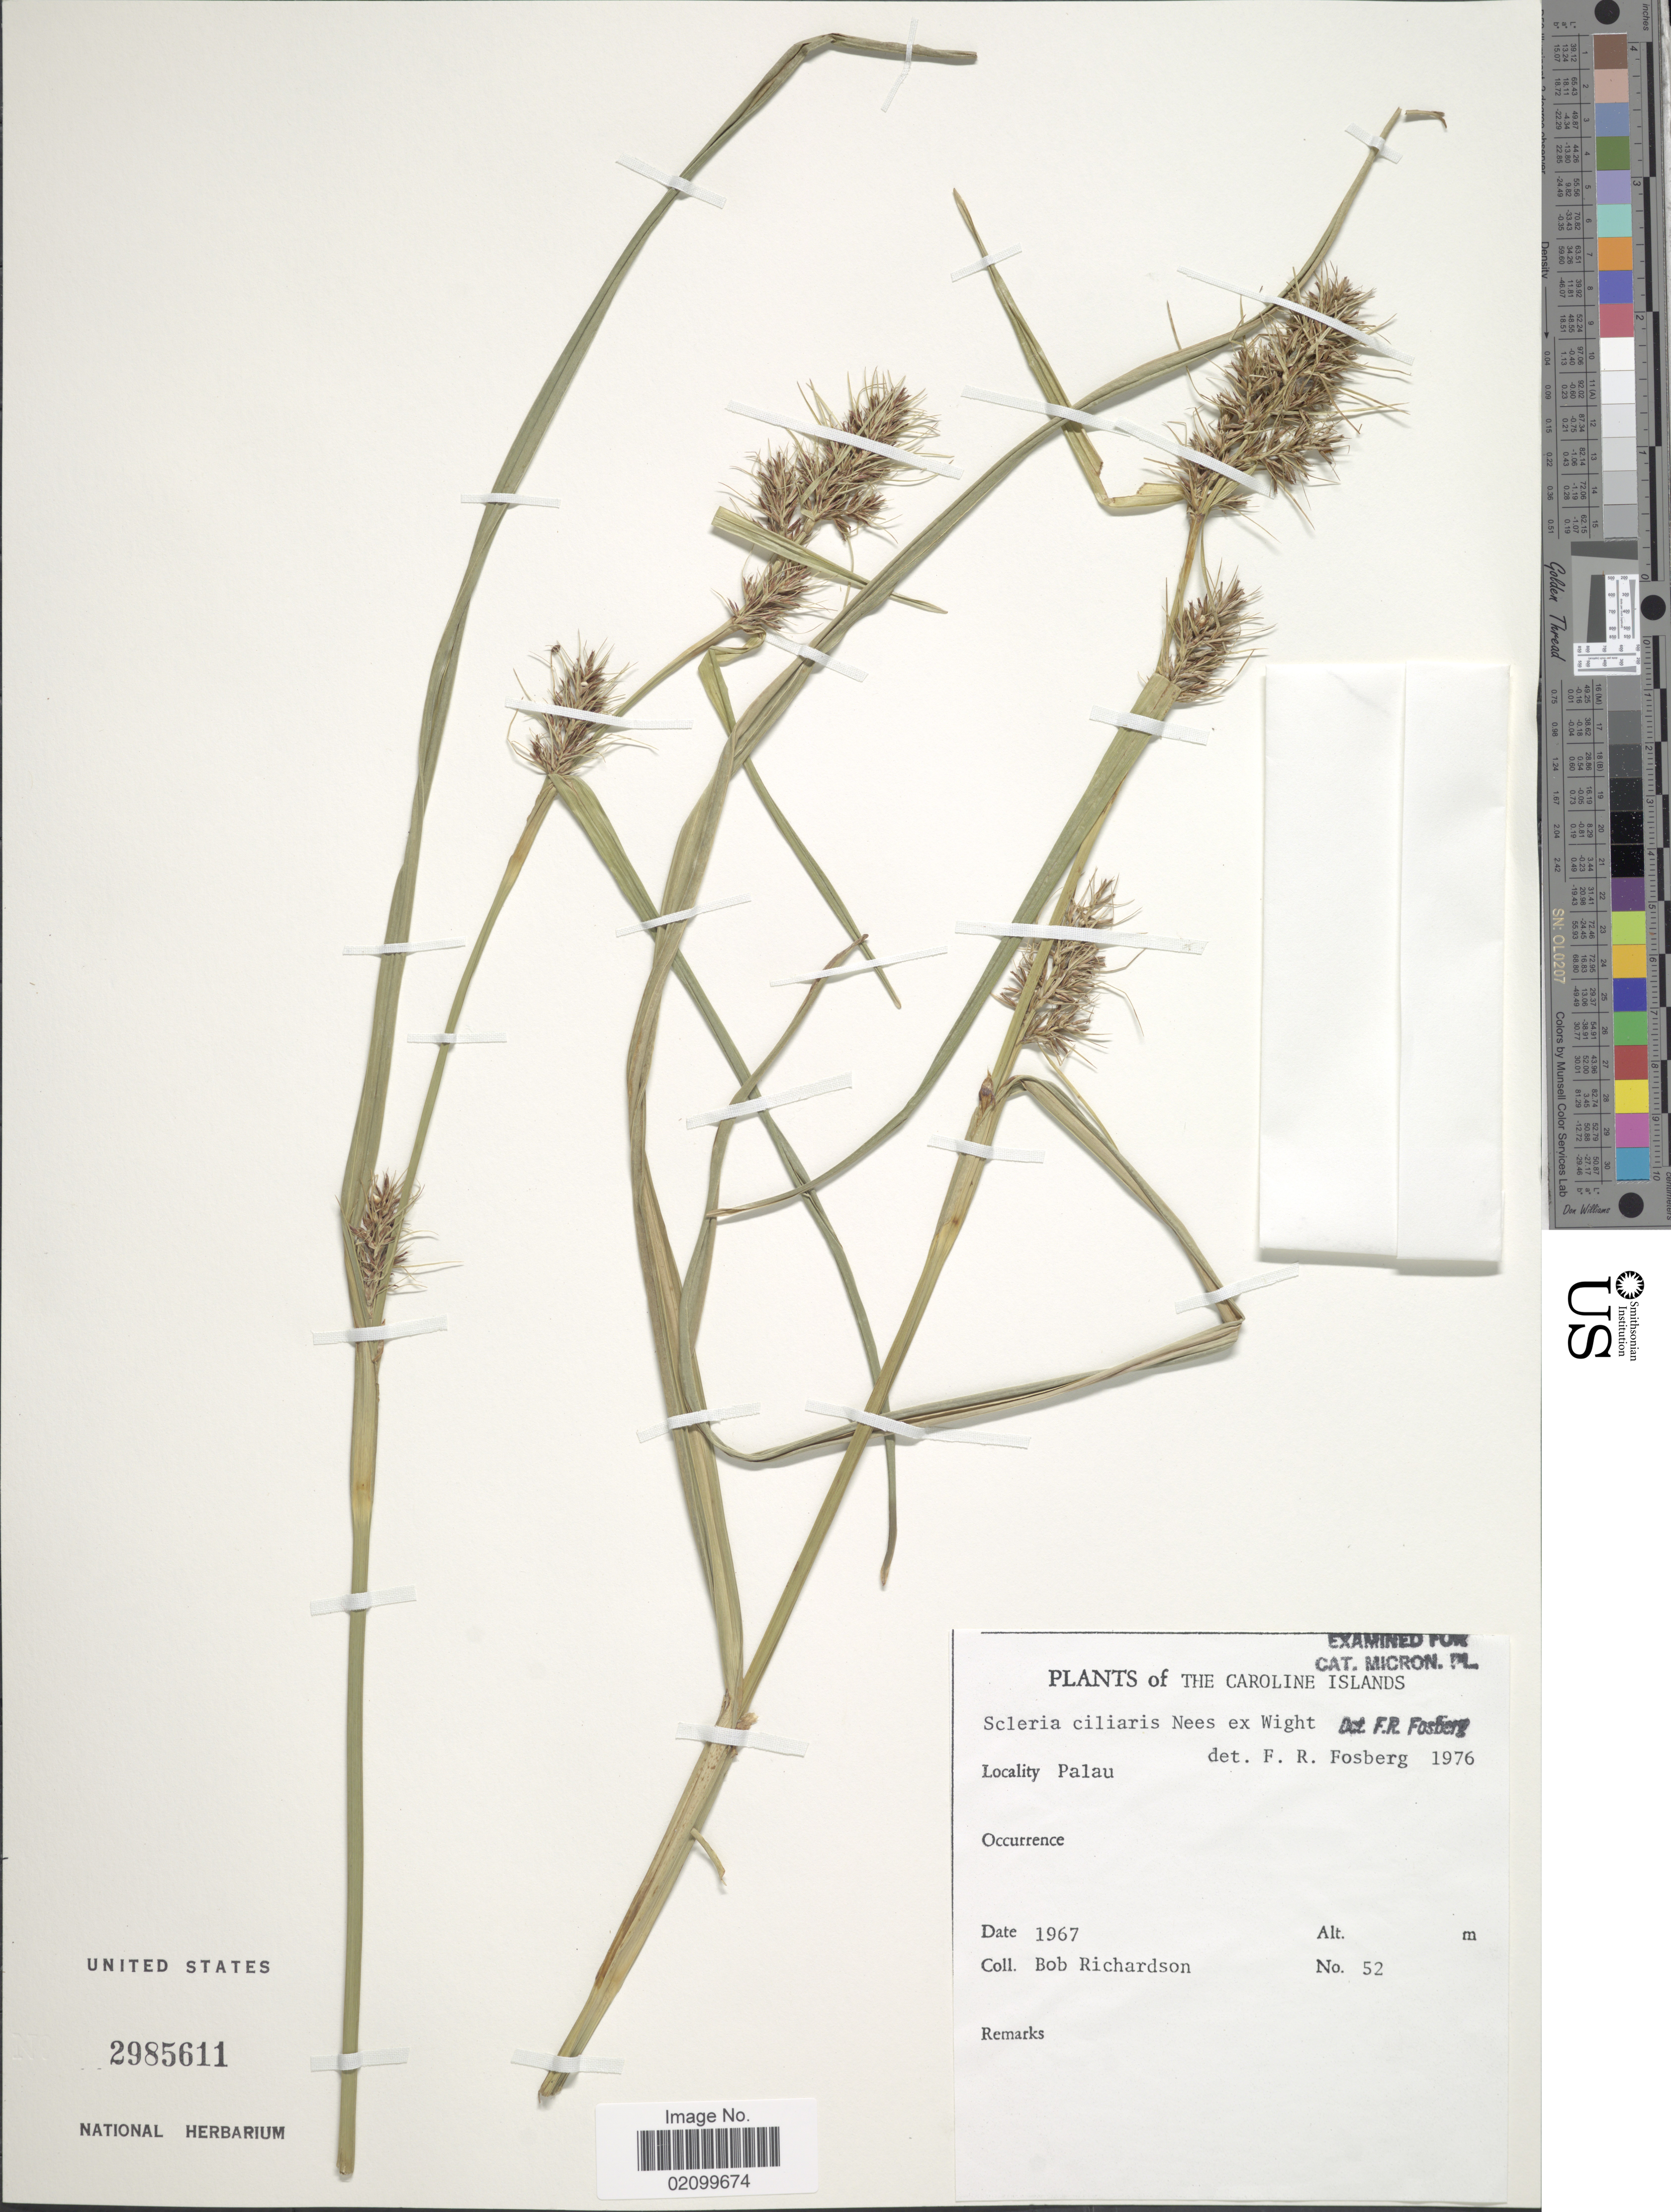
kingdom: Plantae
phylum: Tracheophyta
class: Liliopsida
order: Poales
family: Cyperaceae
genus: Scleria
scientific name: Scleria ciliaris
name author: Nees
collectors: B. Richardson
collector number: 52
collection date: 1967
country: Palau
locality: Caroline Islands. Palau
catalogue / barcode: US 2985611